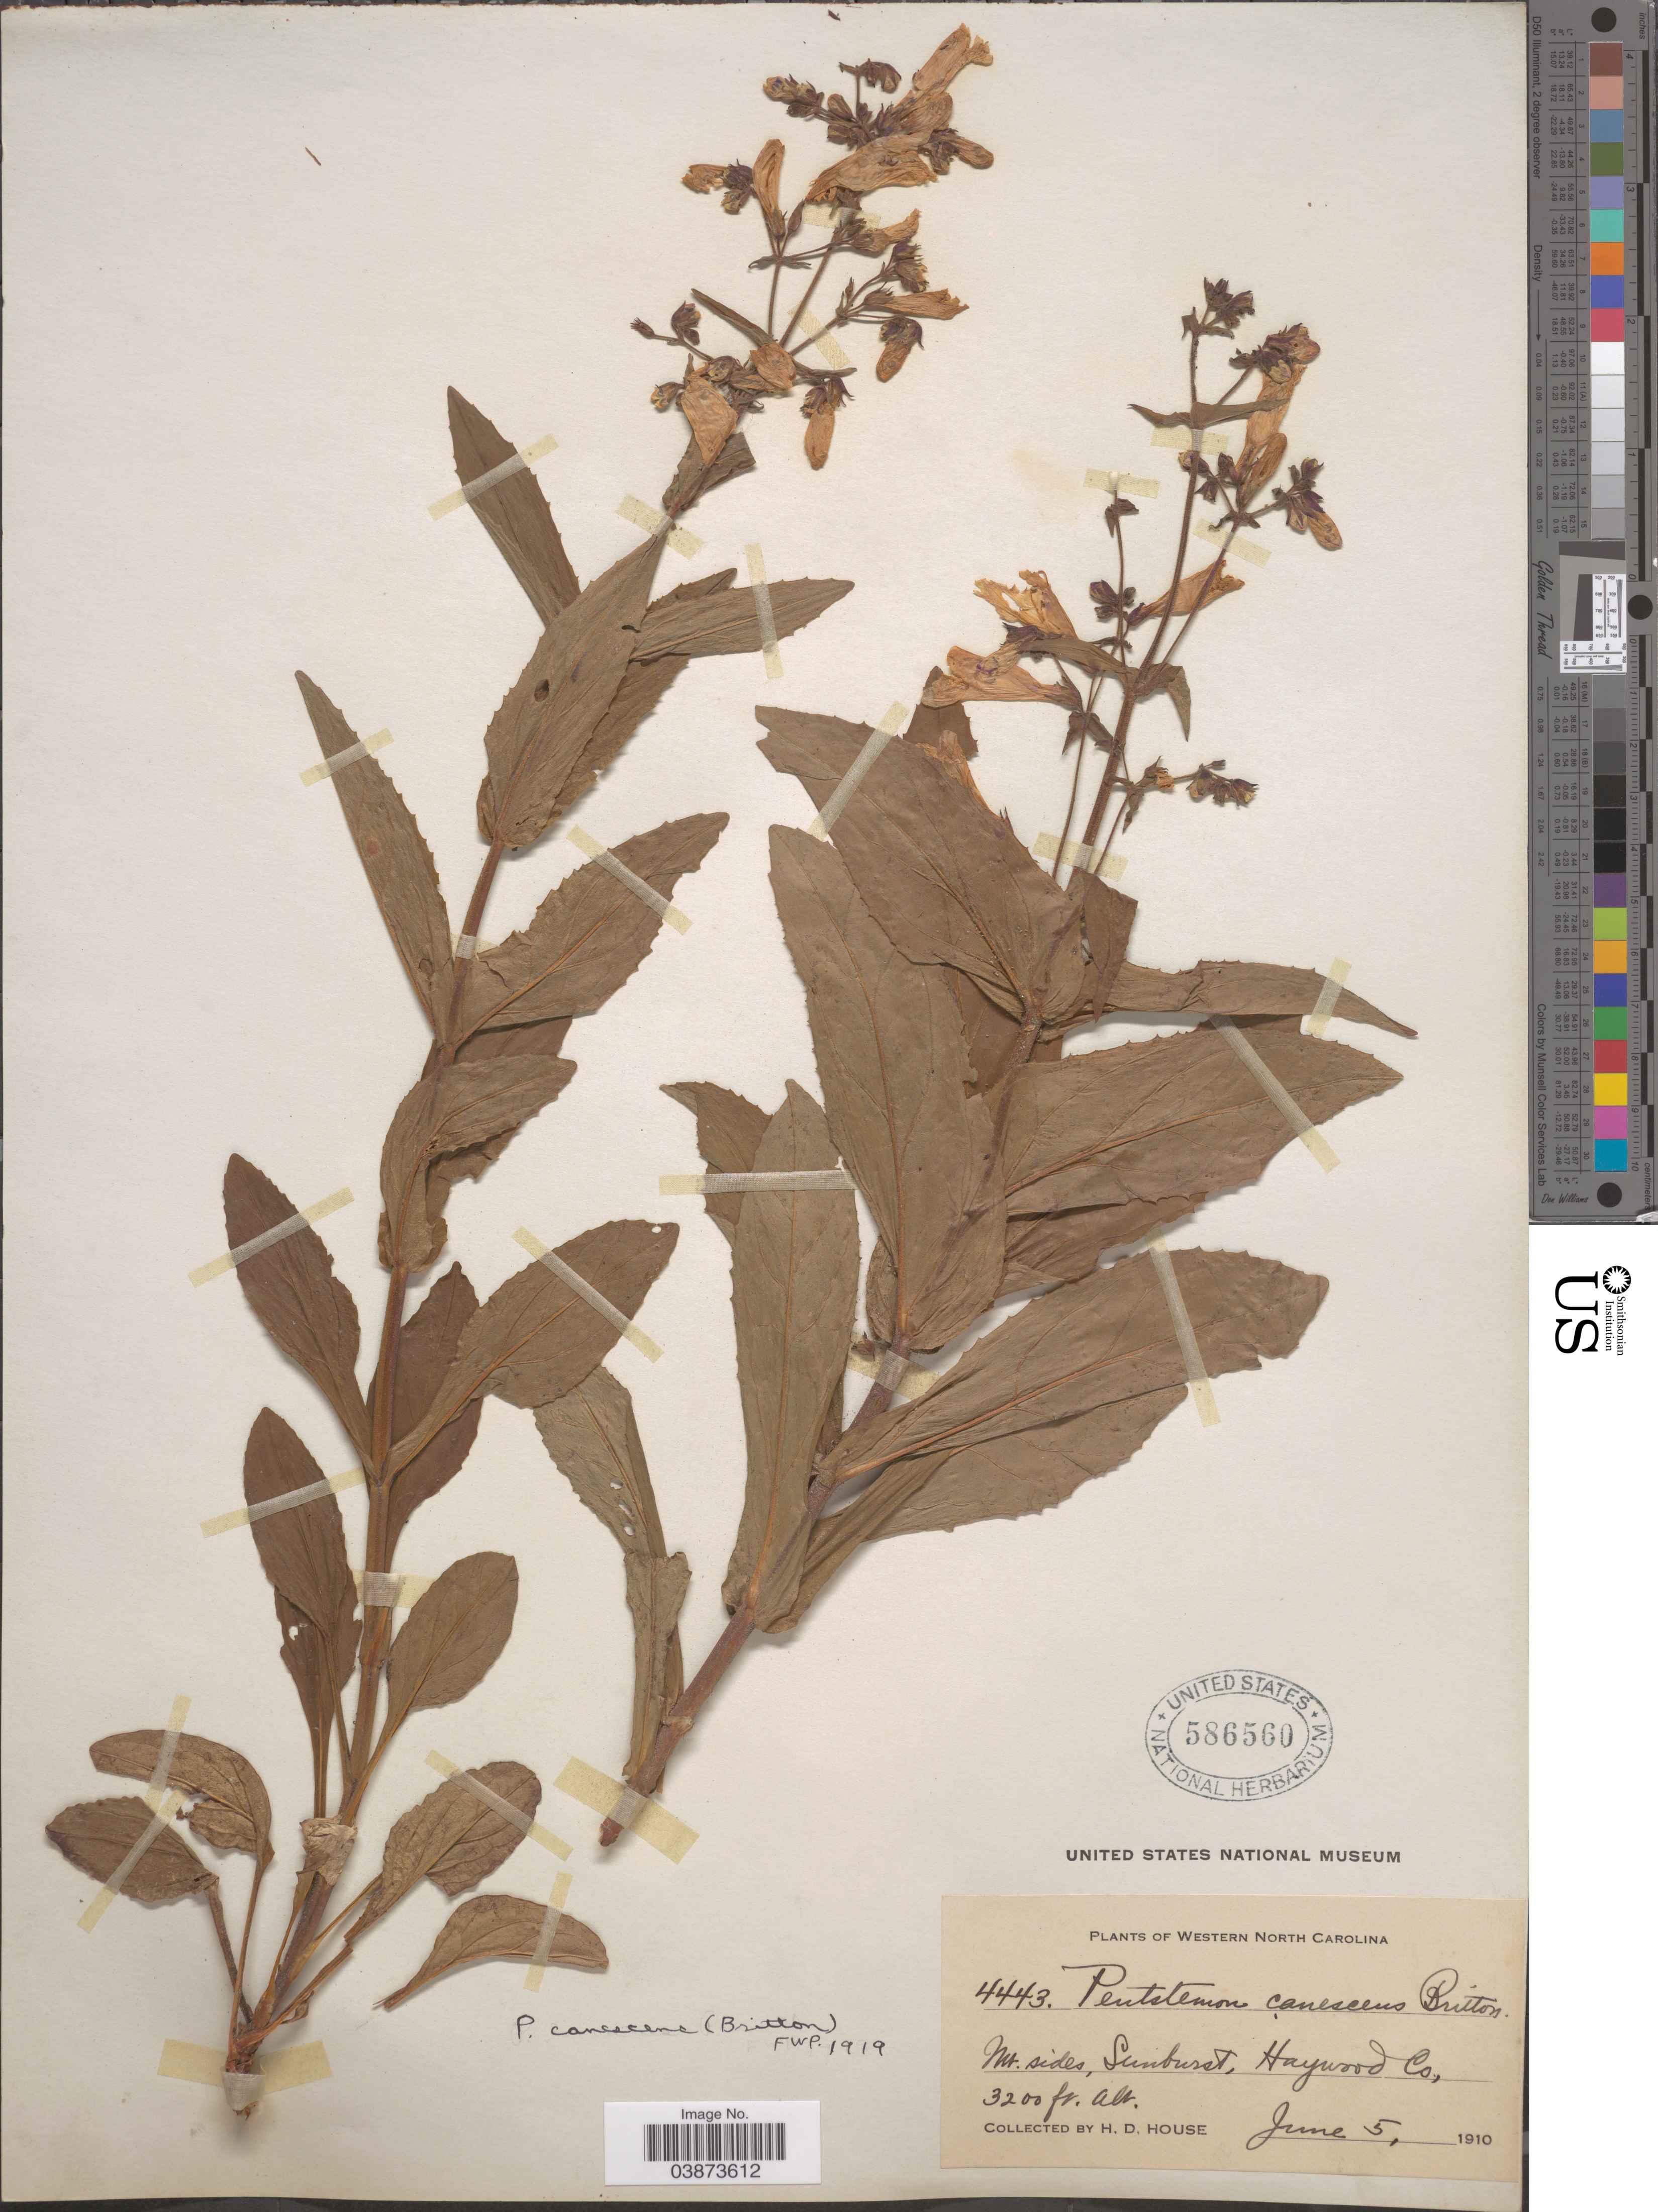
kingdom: Plantae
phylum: Tracheophyta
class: Magnoliopsida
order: Lamiales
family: Plantaginaceae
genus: Penstemon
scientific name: Penstemon canescens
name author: L.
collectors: H. D. House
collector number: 4443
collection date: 1910-06-05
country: United States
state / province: North Carolina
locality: Western North Carolina. Mt. sides, Sunburst. Haywood Co.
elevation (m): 975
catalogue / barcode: US 586560